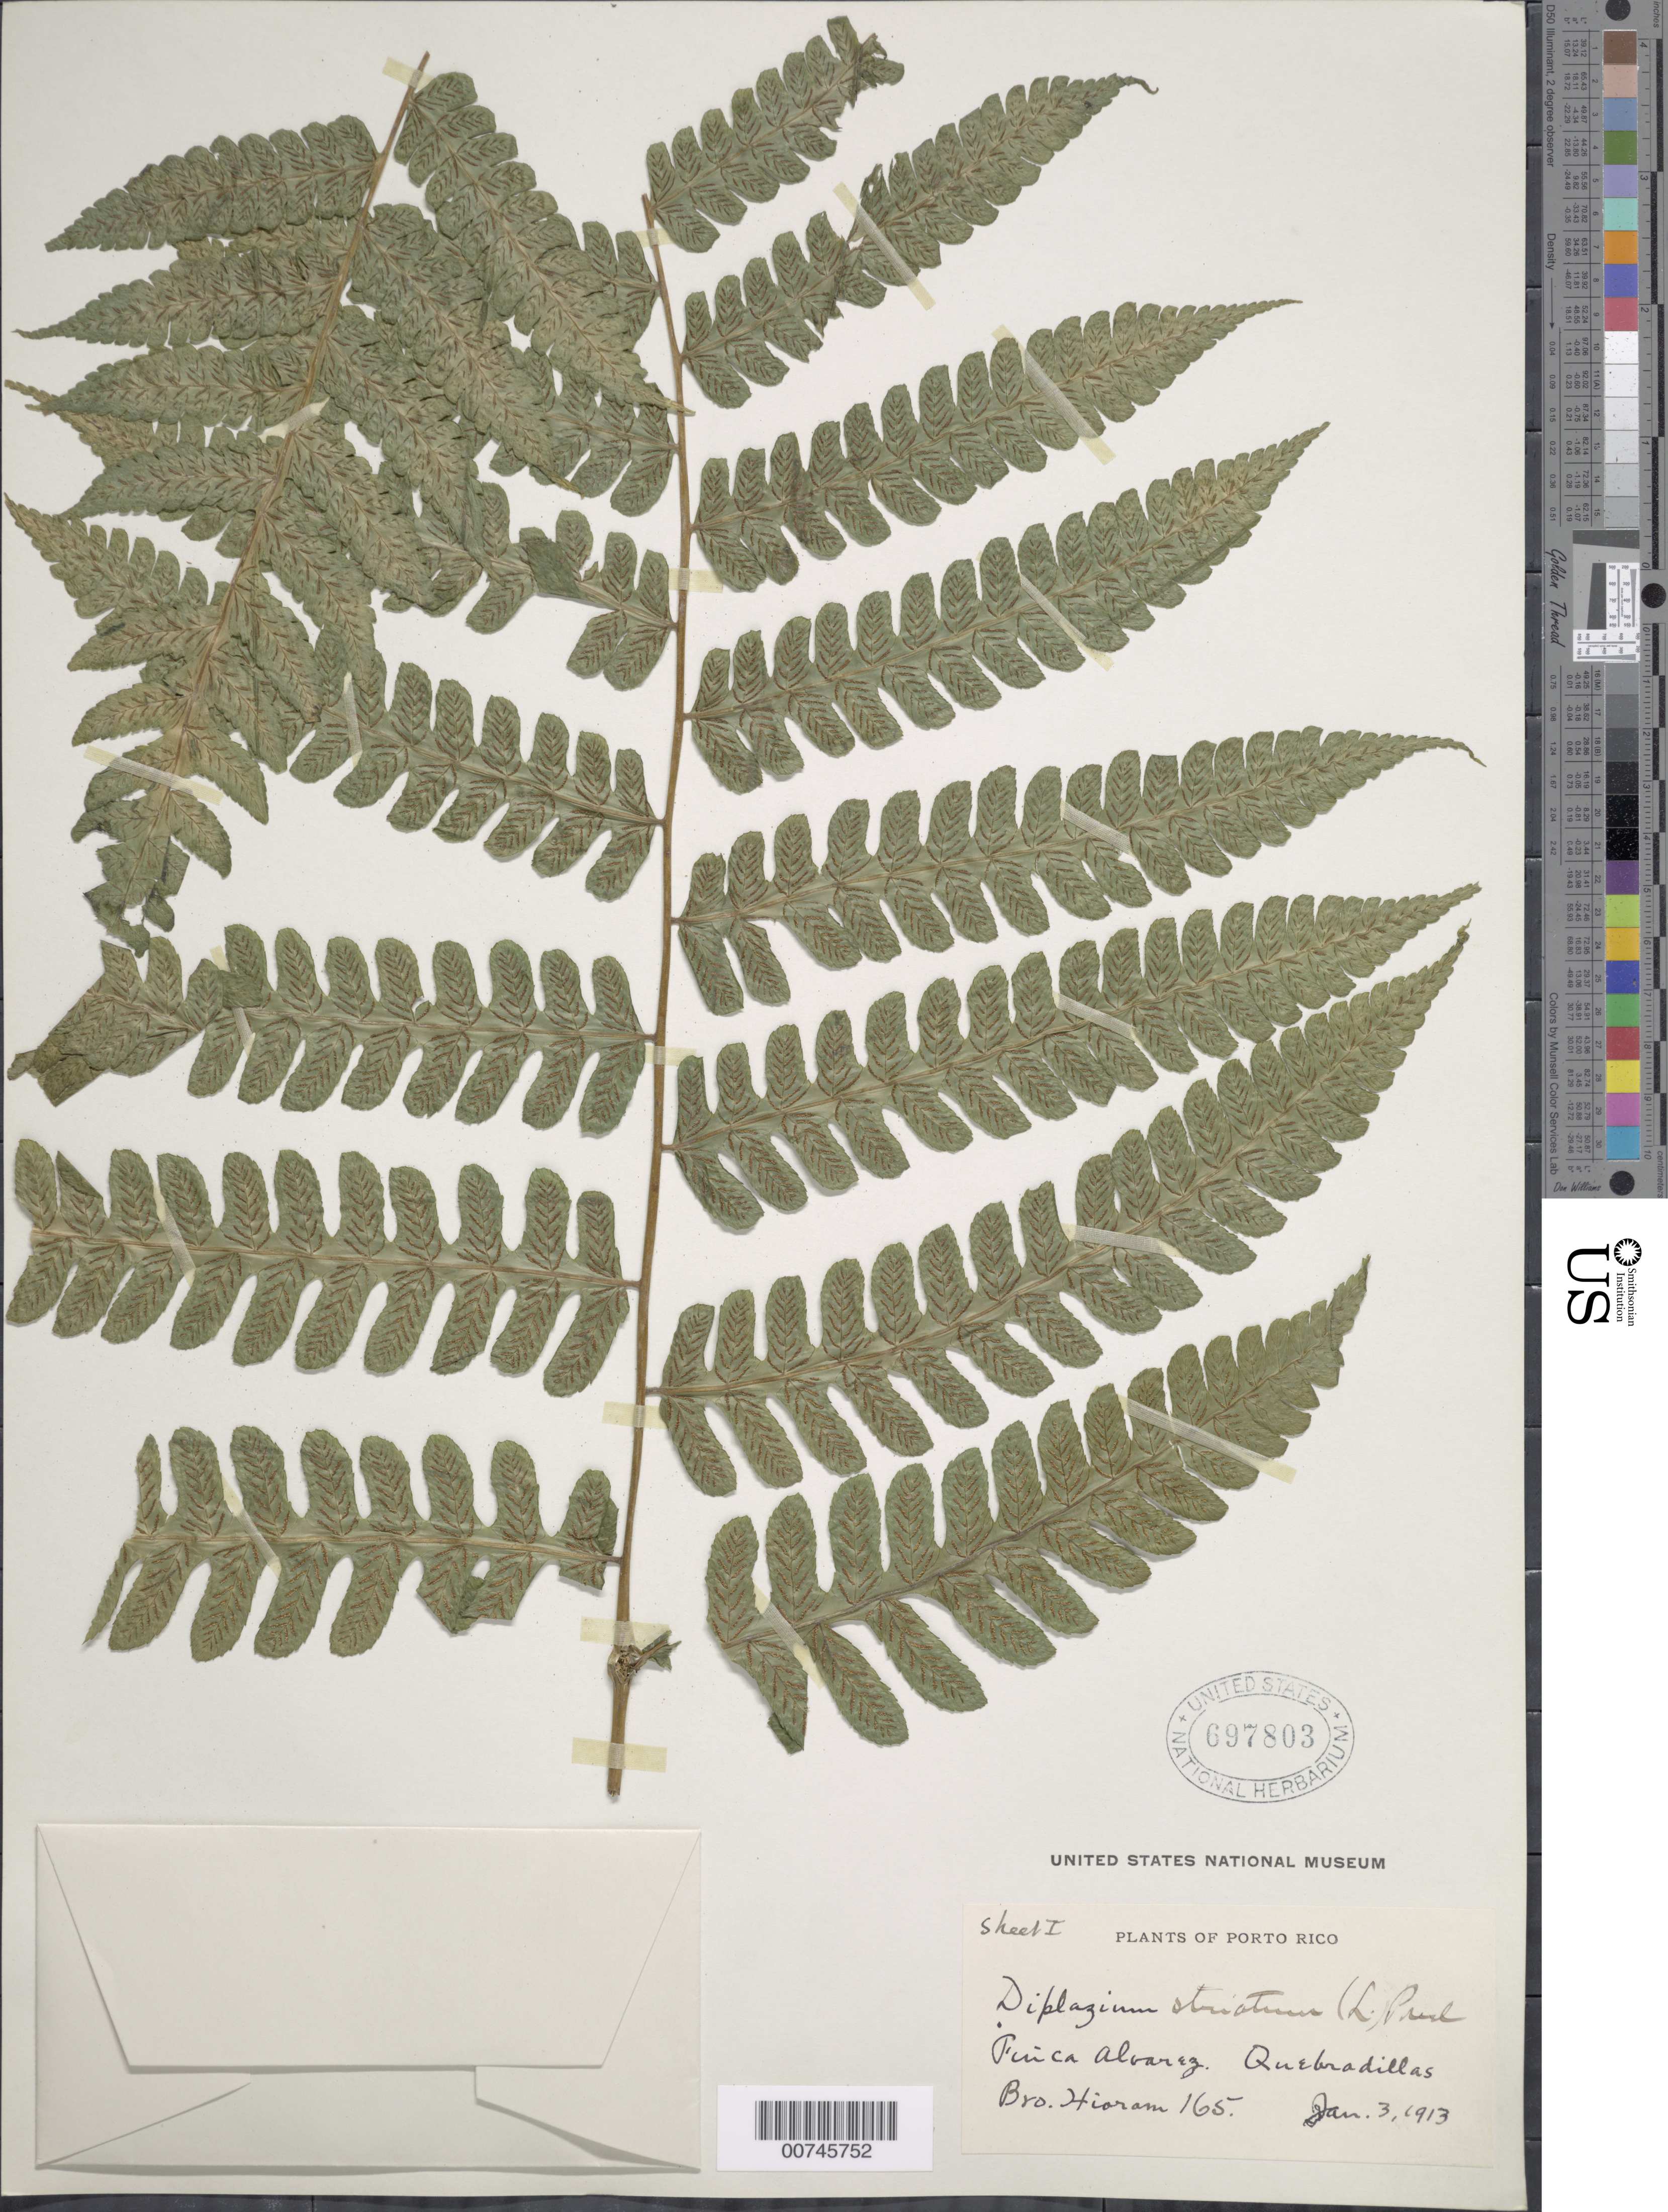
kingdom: Plantae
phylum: Tracheophyta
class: Polypodiopsida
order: Polypodiales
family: Athyriaceae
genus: Diplazium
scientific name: Diplazium striatum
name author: (L.) C. Presl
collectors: Bro. Hioram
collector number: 165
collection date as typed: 03 Jan 1913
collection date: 1913-01-03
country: Puerto Rico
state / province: Quebradillas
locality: Finca Alvarez, Quebradillas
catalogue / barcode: US 697803